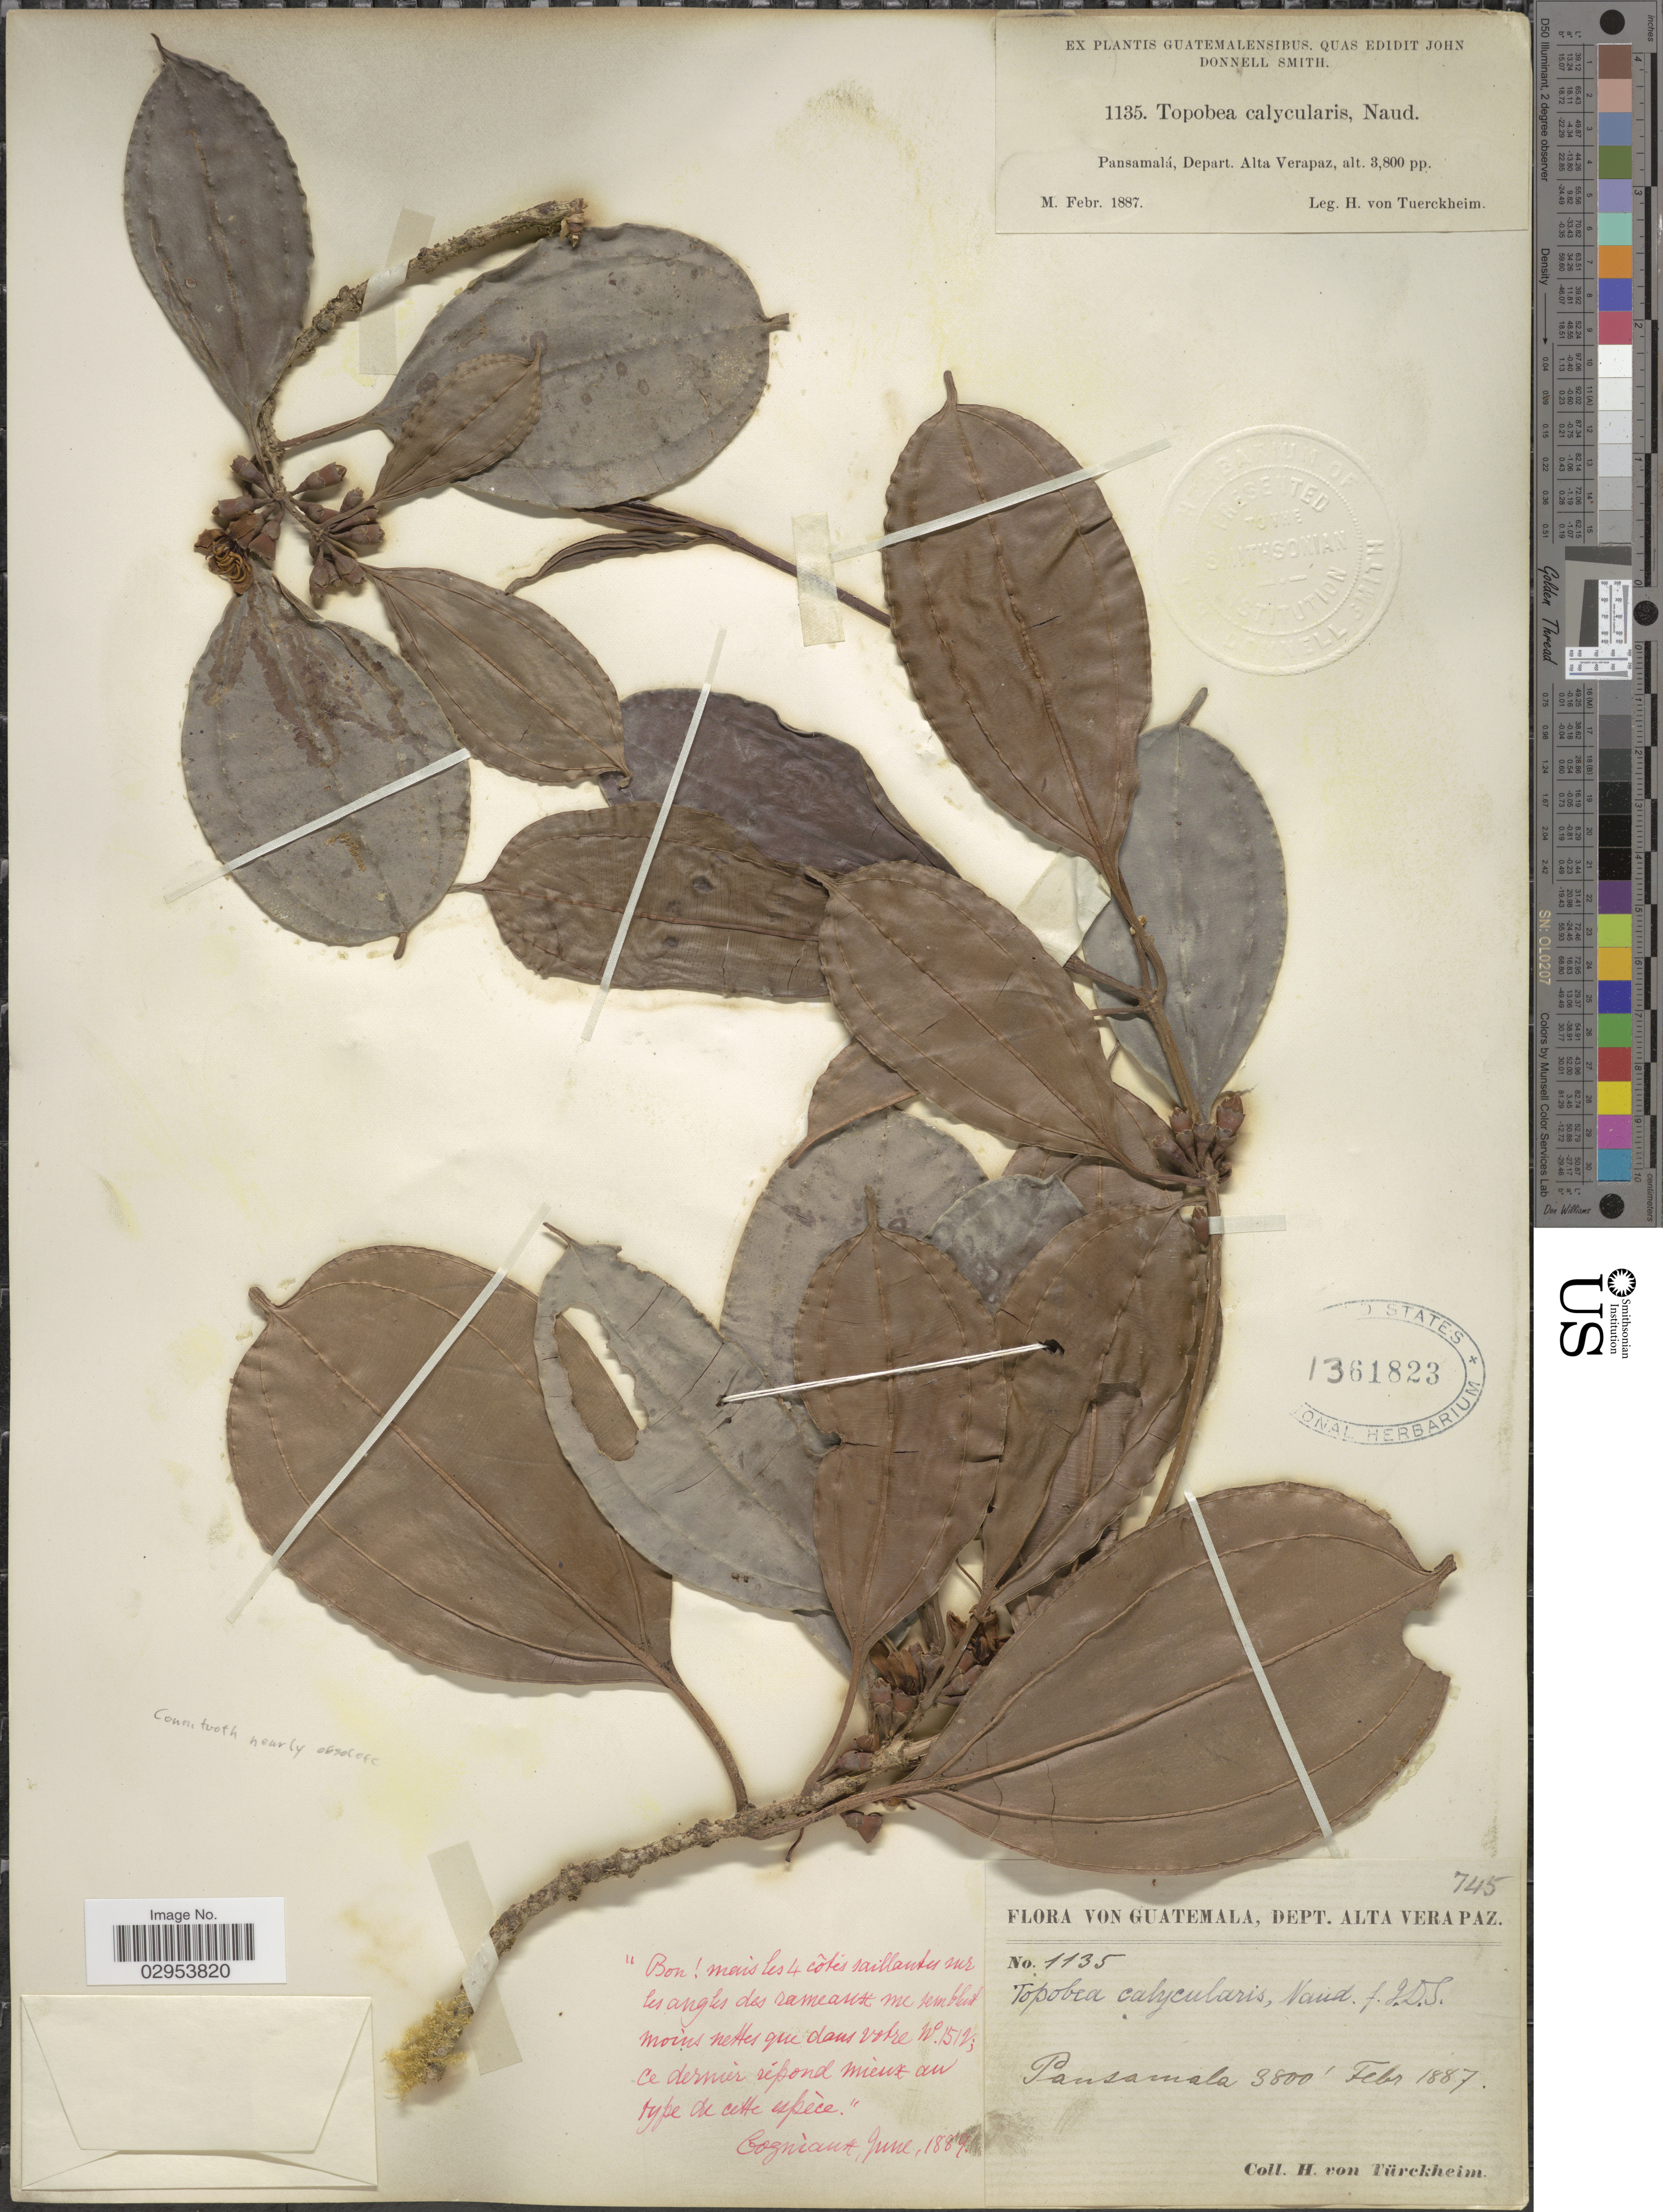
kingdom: Plantae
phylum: Tracheophyta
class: Magnoliopsida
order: Myrtales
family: Melastomataceae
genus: Topobea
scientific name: Topobea calycularis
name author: Naudin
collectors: H. von Türckheim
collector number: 1135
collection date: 1887-02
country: Guatemala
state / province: Alta Verapaz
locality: Pansamalá, Depart. Alta Verapaz.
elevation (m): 1158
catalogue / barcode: US 1361823